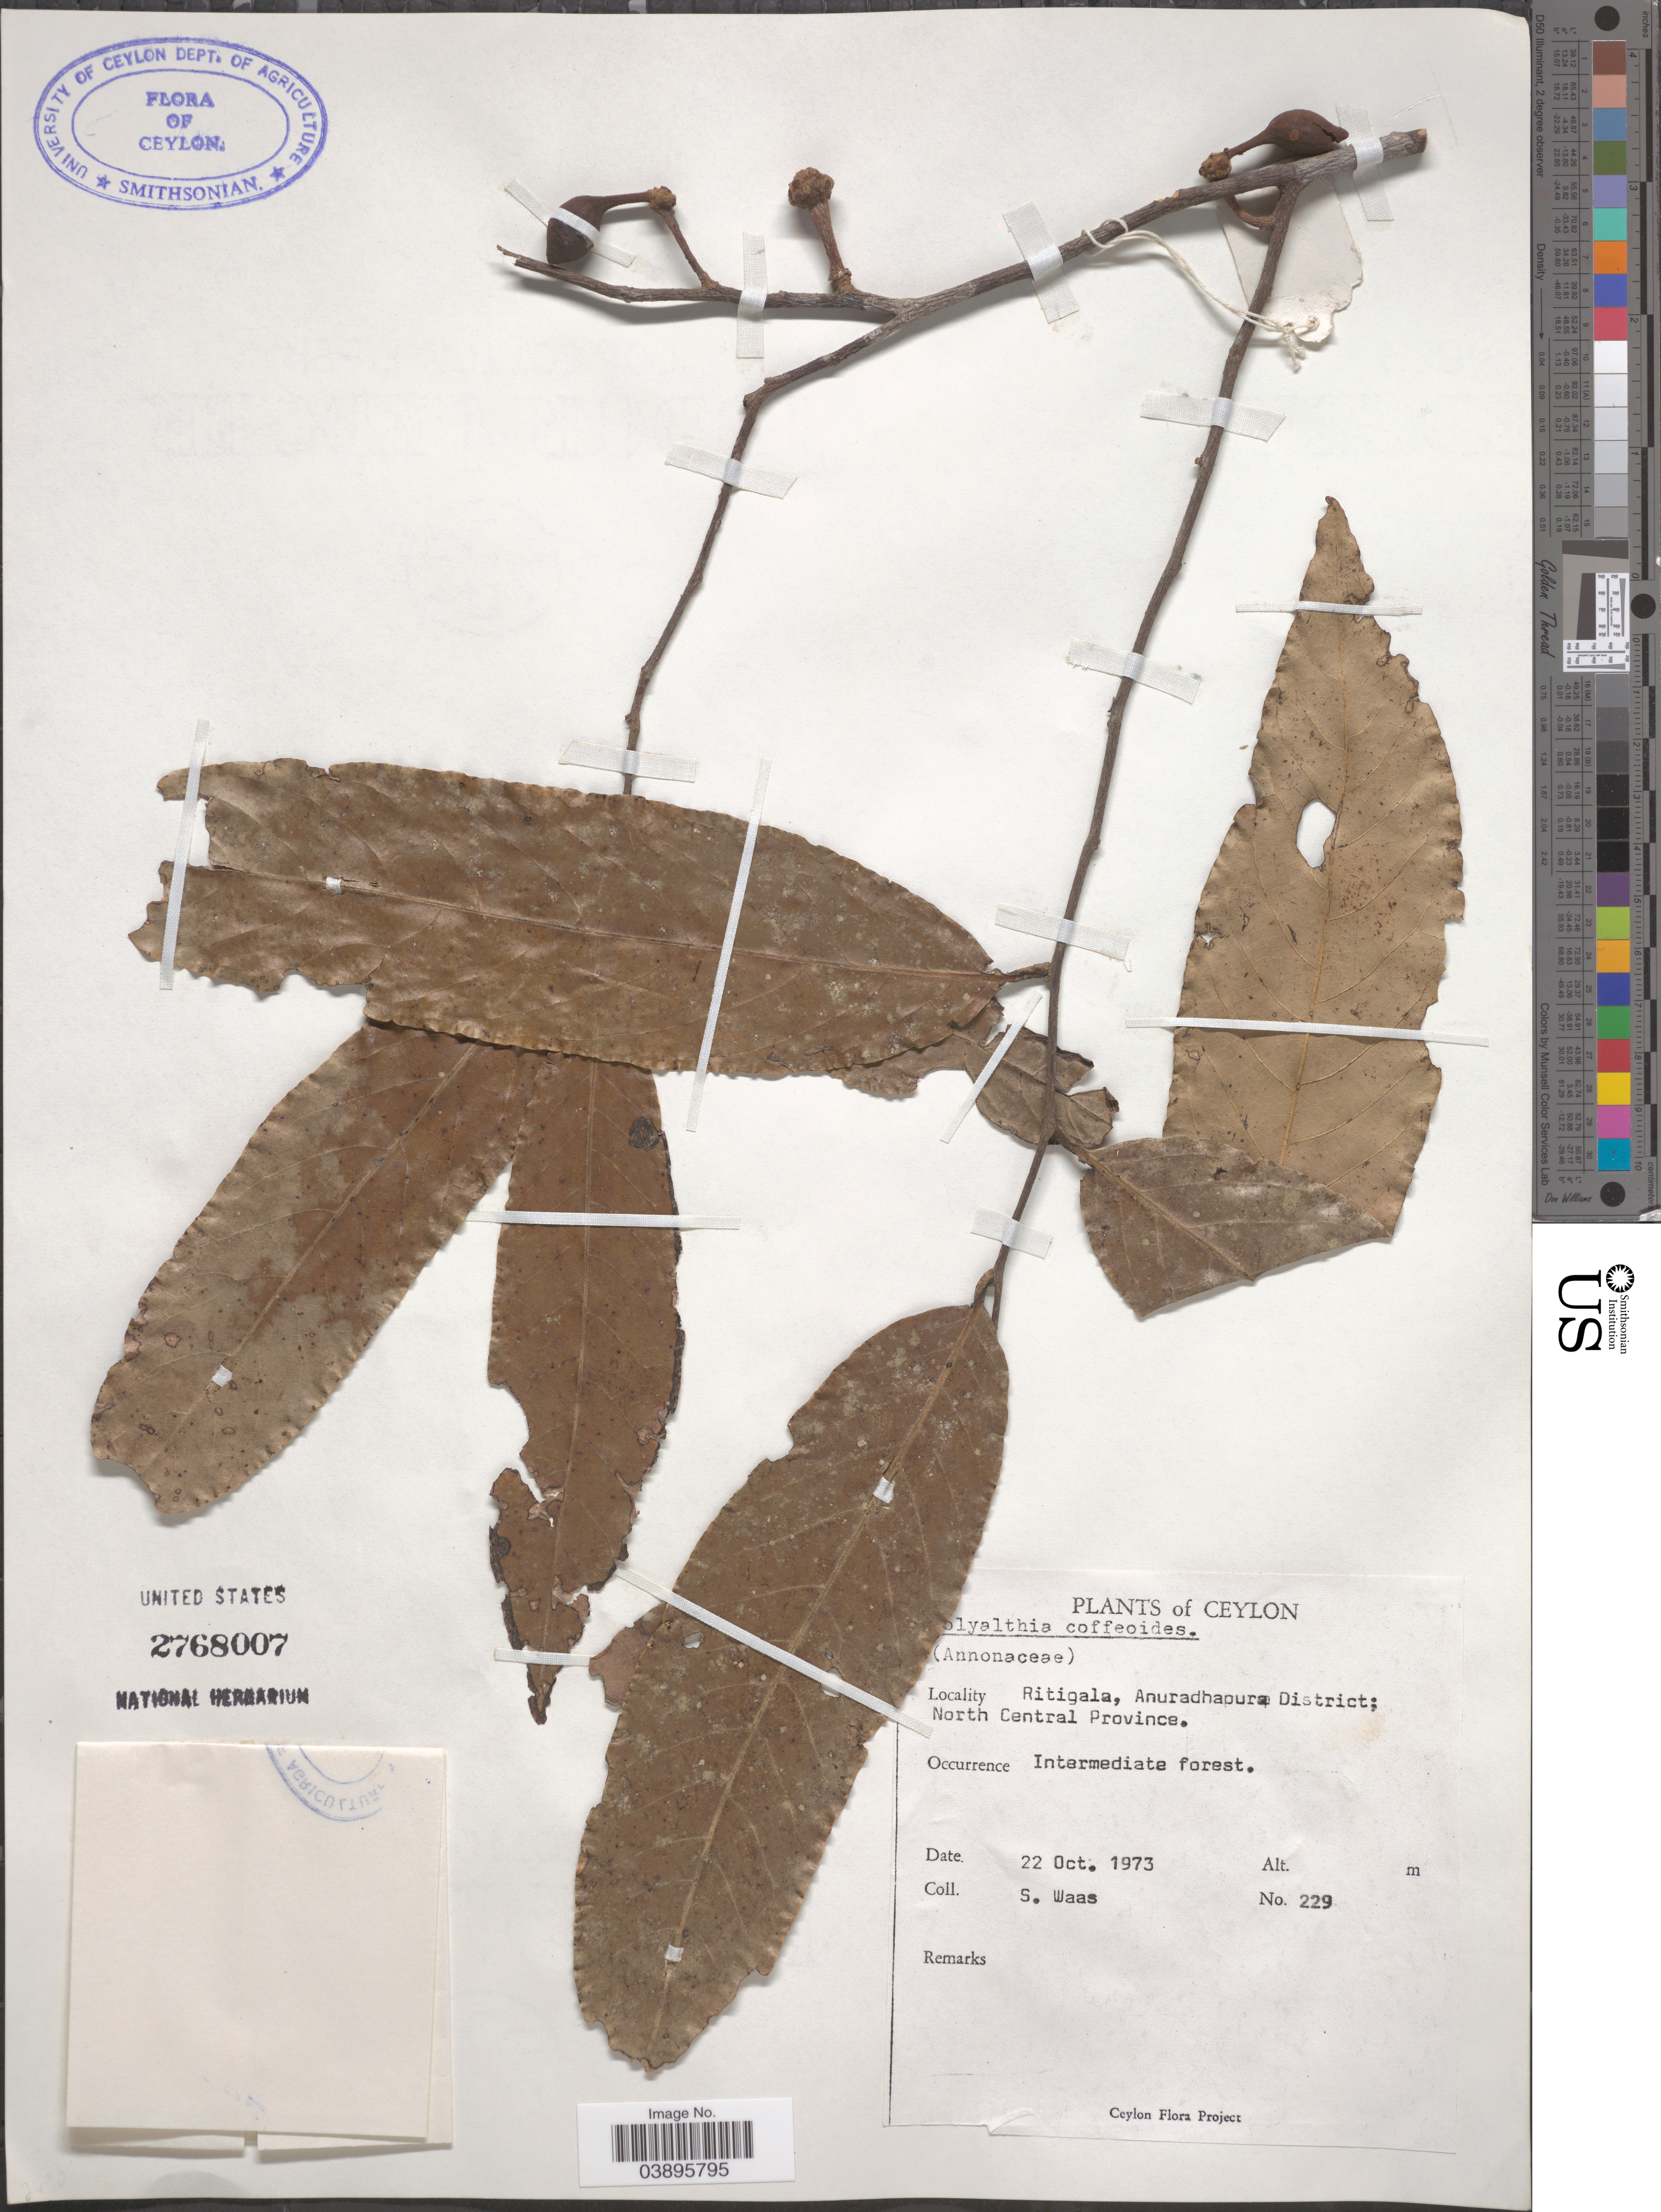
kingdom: Plantae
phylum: Tracheophyta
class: Magnoliopsida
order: Magnoliales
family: Annonaceae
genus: Polyalthia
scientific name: Polyalthia coffeoides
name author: (Thwaites ex Hook. f. & Thomson) Thwaites ex Bedd.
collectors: S. Waas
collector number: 229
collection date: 1973-10-22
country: Sri Lanka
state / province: North Central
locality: Ceylon. Ritigala, Anuradhapura District.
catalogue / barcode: US 2768007